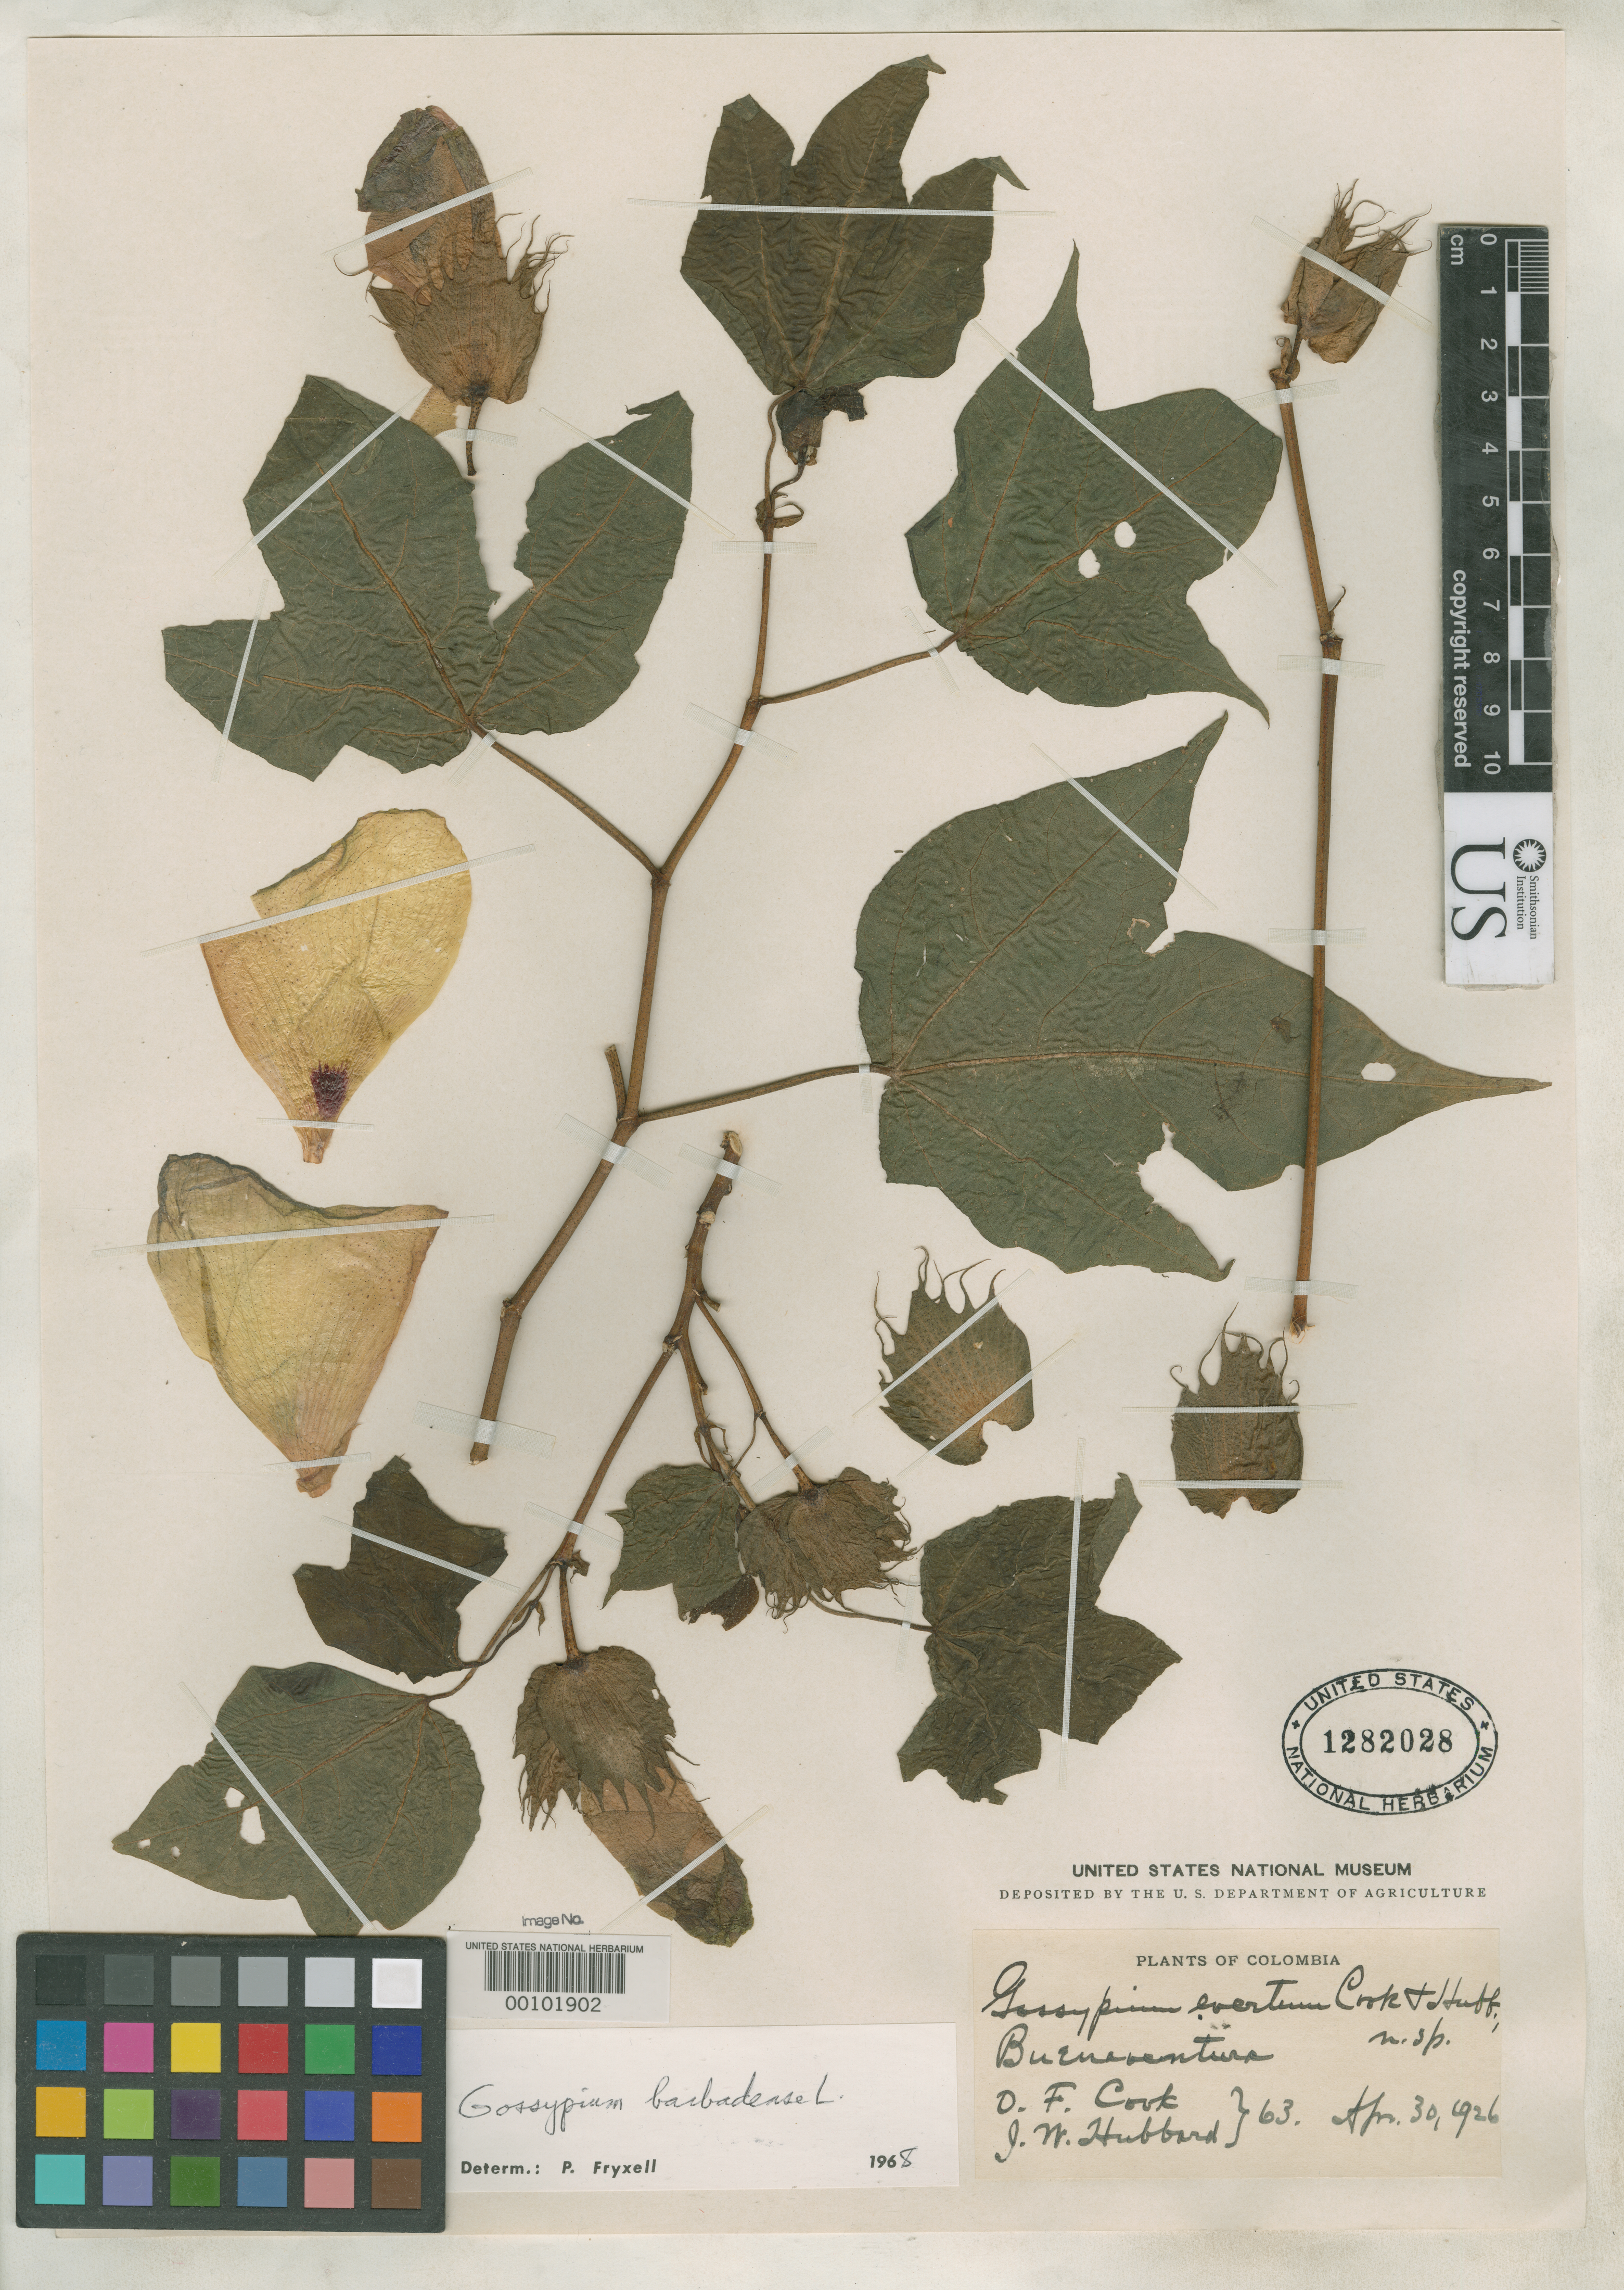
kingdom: Plantae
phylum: Tracheophyta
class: Magnoliopsida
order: Malvales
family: Malvaceae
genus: Gossypium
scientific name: Gossypium evertum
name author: O.F. Cook & J.W. Hubb.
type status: Holotype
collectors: O. F. Cook & J. W. Hubbard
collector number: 63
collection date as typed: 30 Apr 1926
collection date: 1926-04-30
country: Colombia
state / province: Valle del Cauca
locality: Buena Ventura.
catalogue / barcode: US 1282028